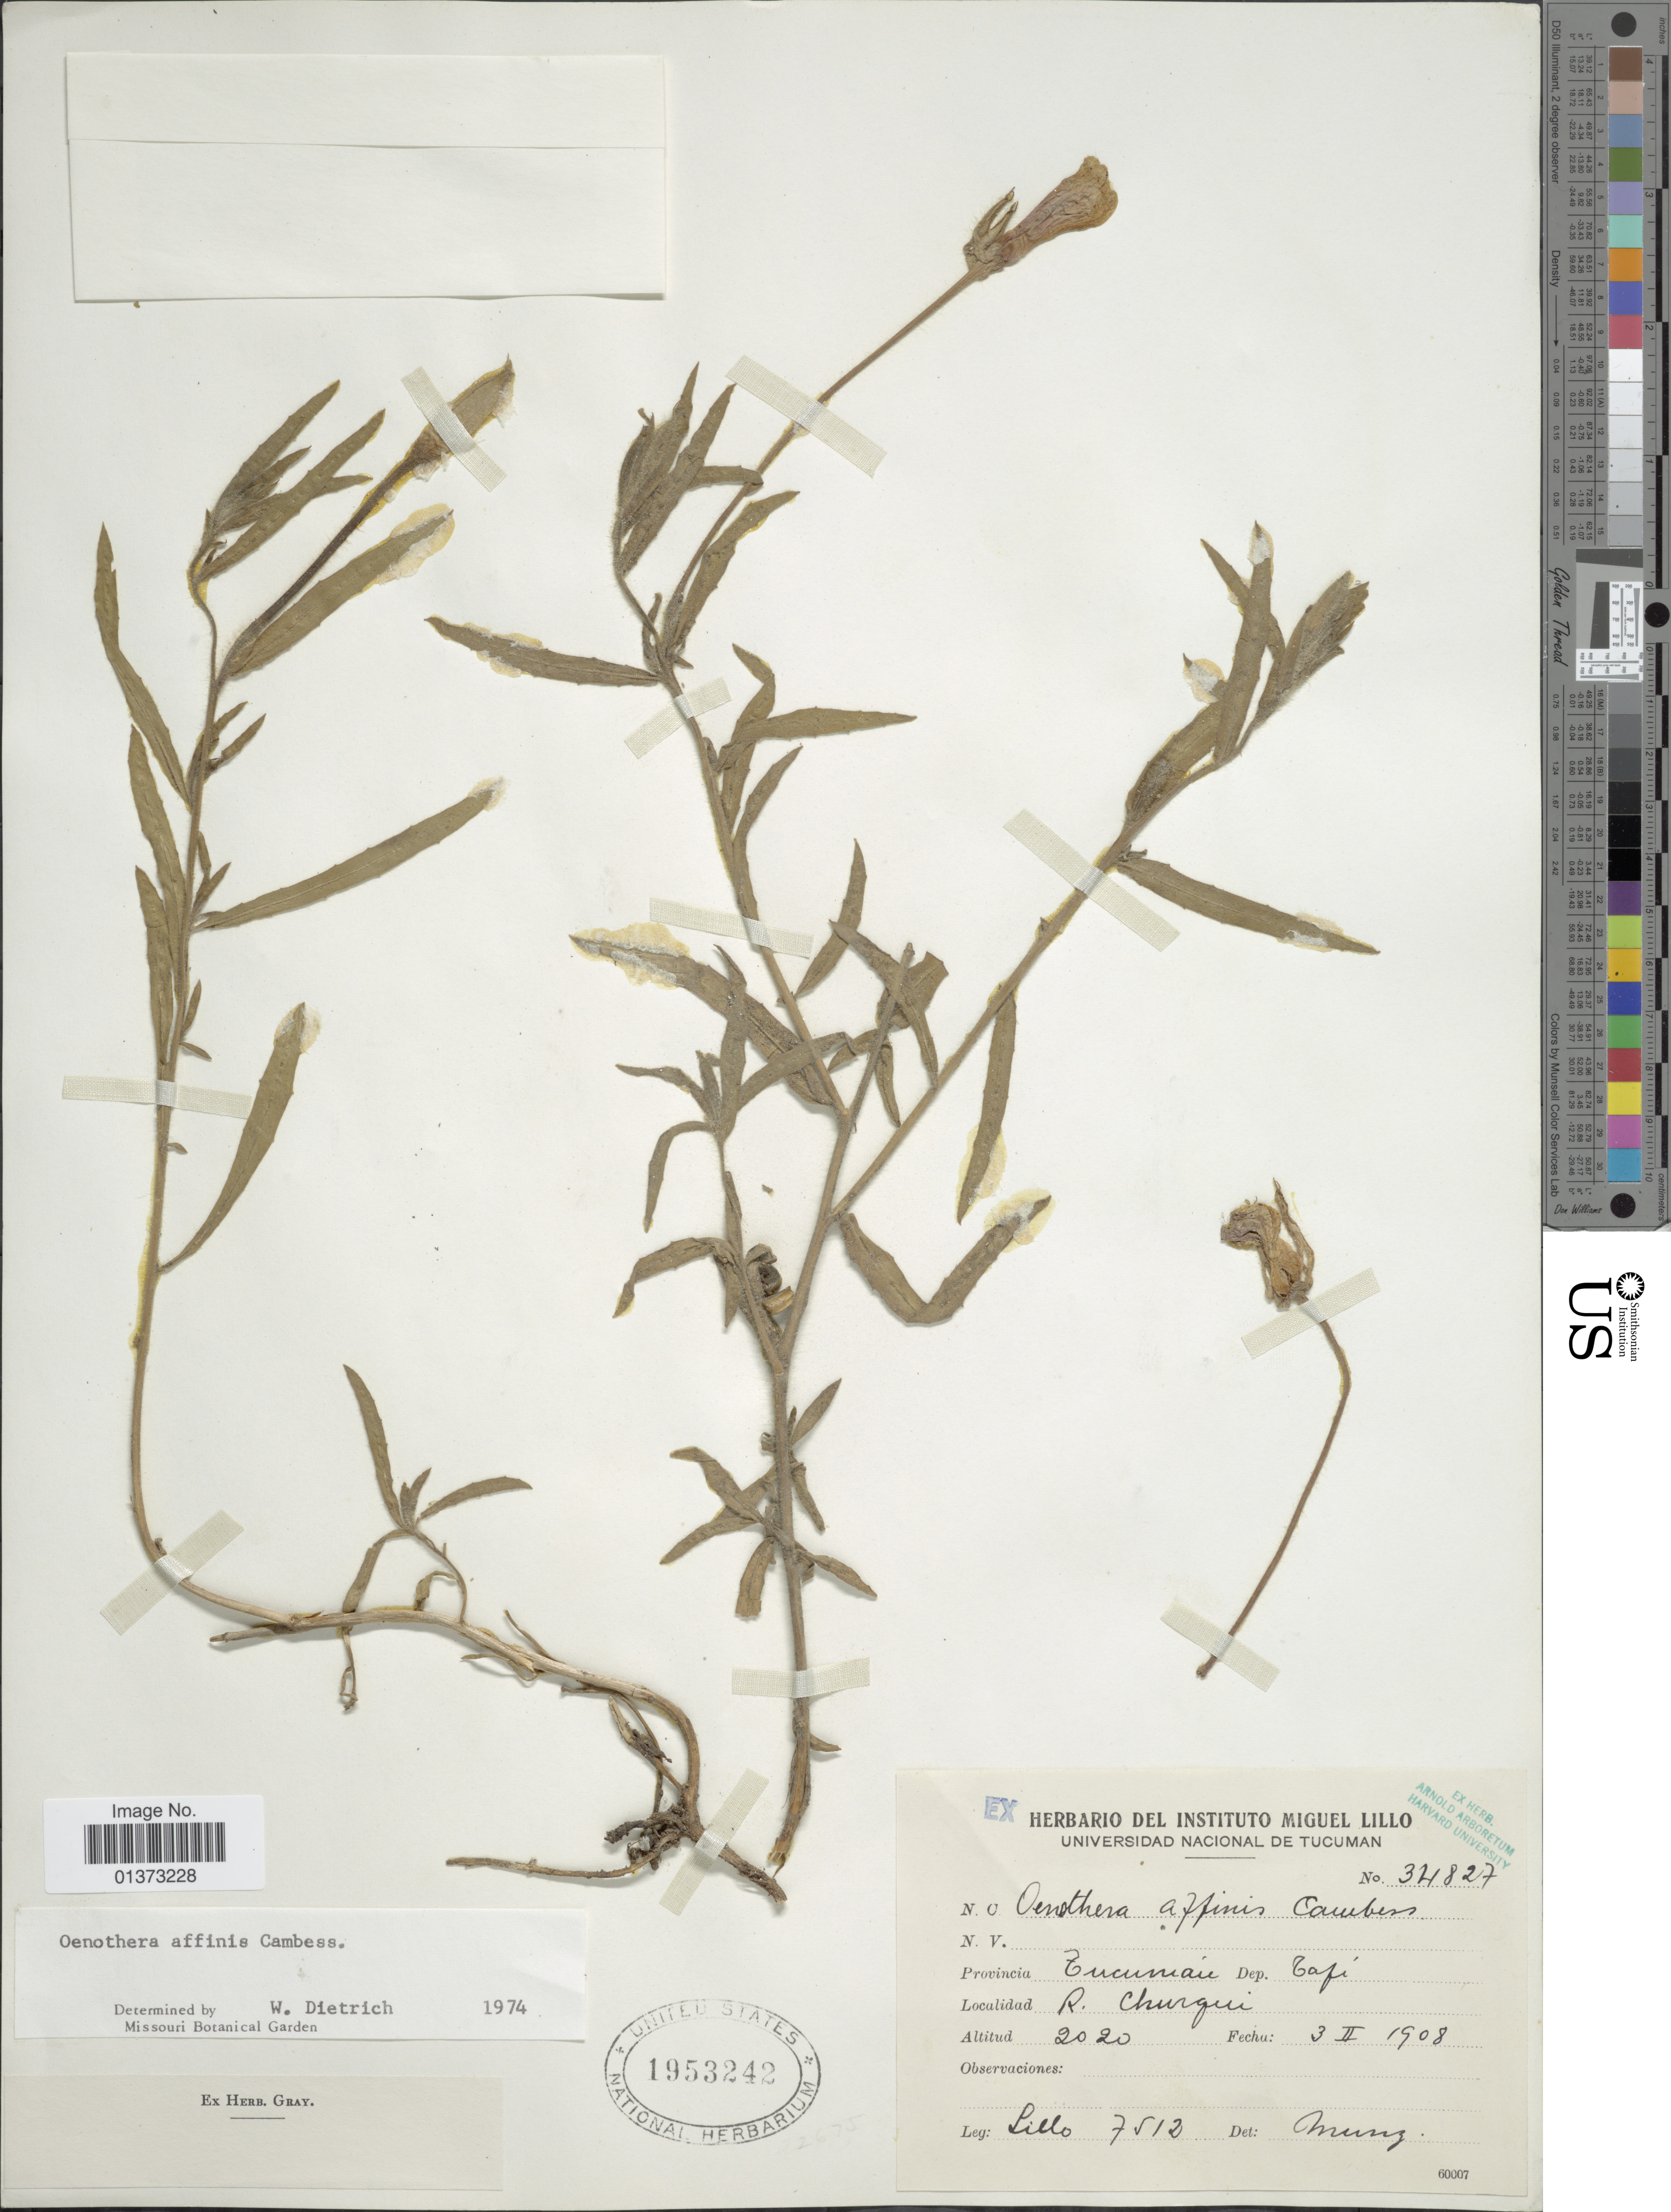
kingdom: Plantae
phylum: Tracheophyta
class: Magnoliopsida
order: Myrtales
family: Onagraceae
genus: Oenothera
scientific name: Oenothera affinis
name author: Cambess.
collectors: -. Lillo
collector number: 7512*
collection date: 1908-02-03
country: Argentina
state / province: Tucuman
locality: Dep. Tafi, R. Churqui.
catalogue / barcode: US 1953242